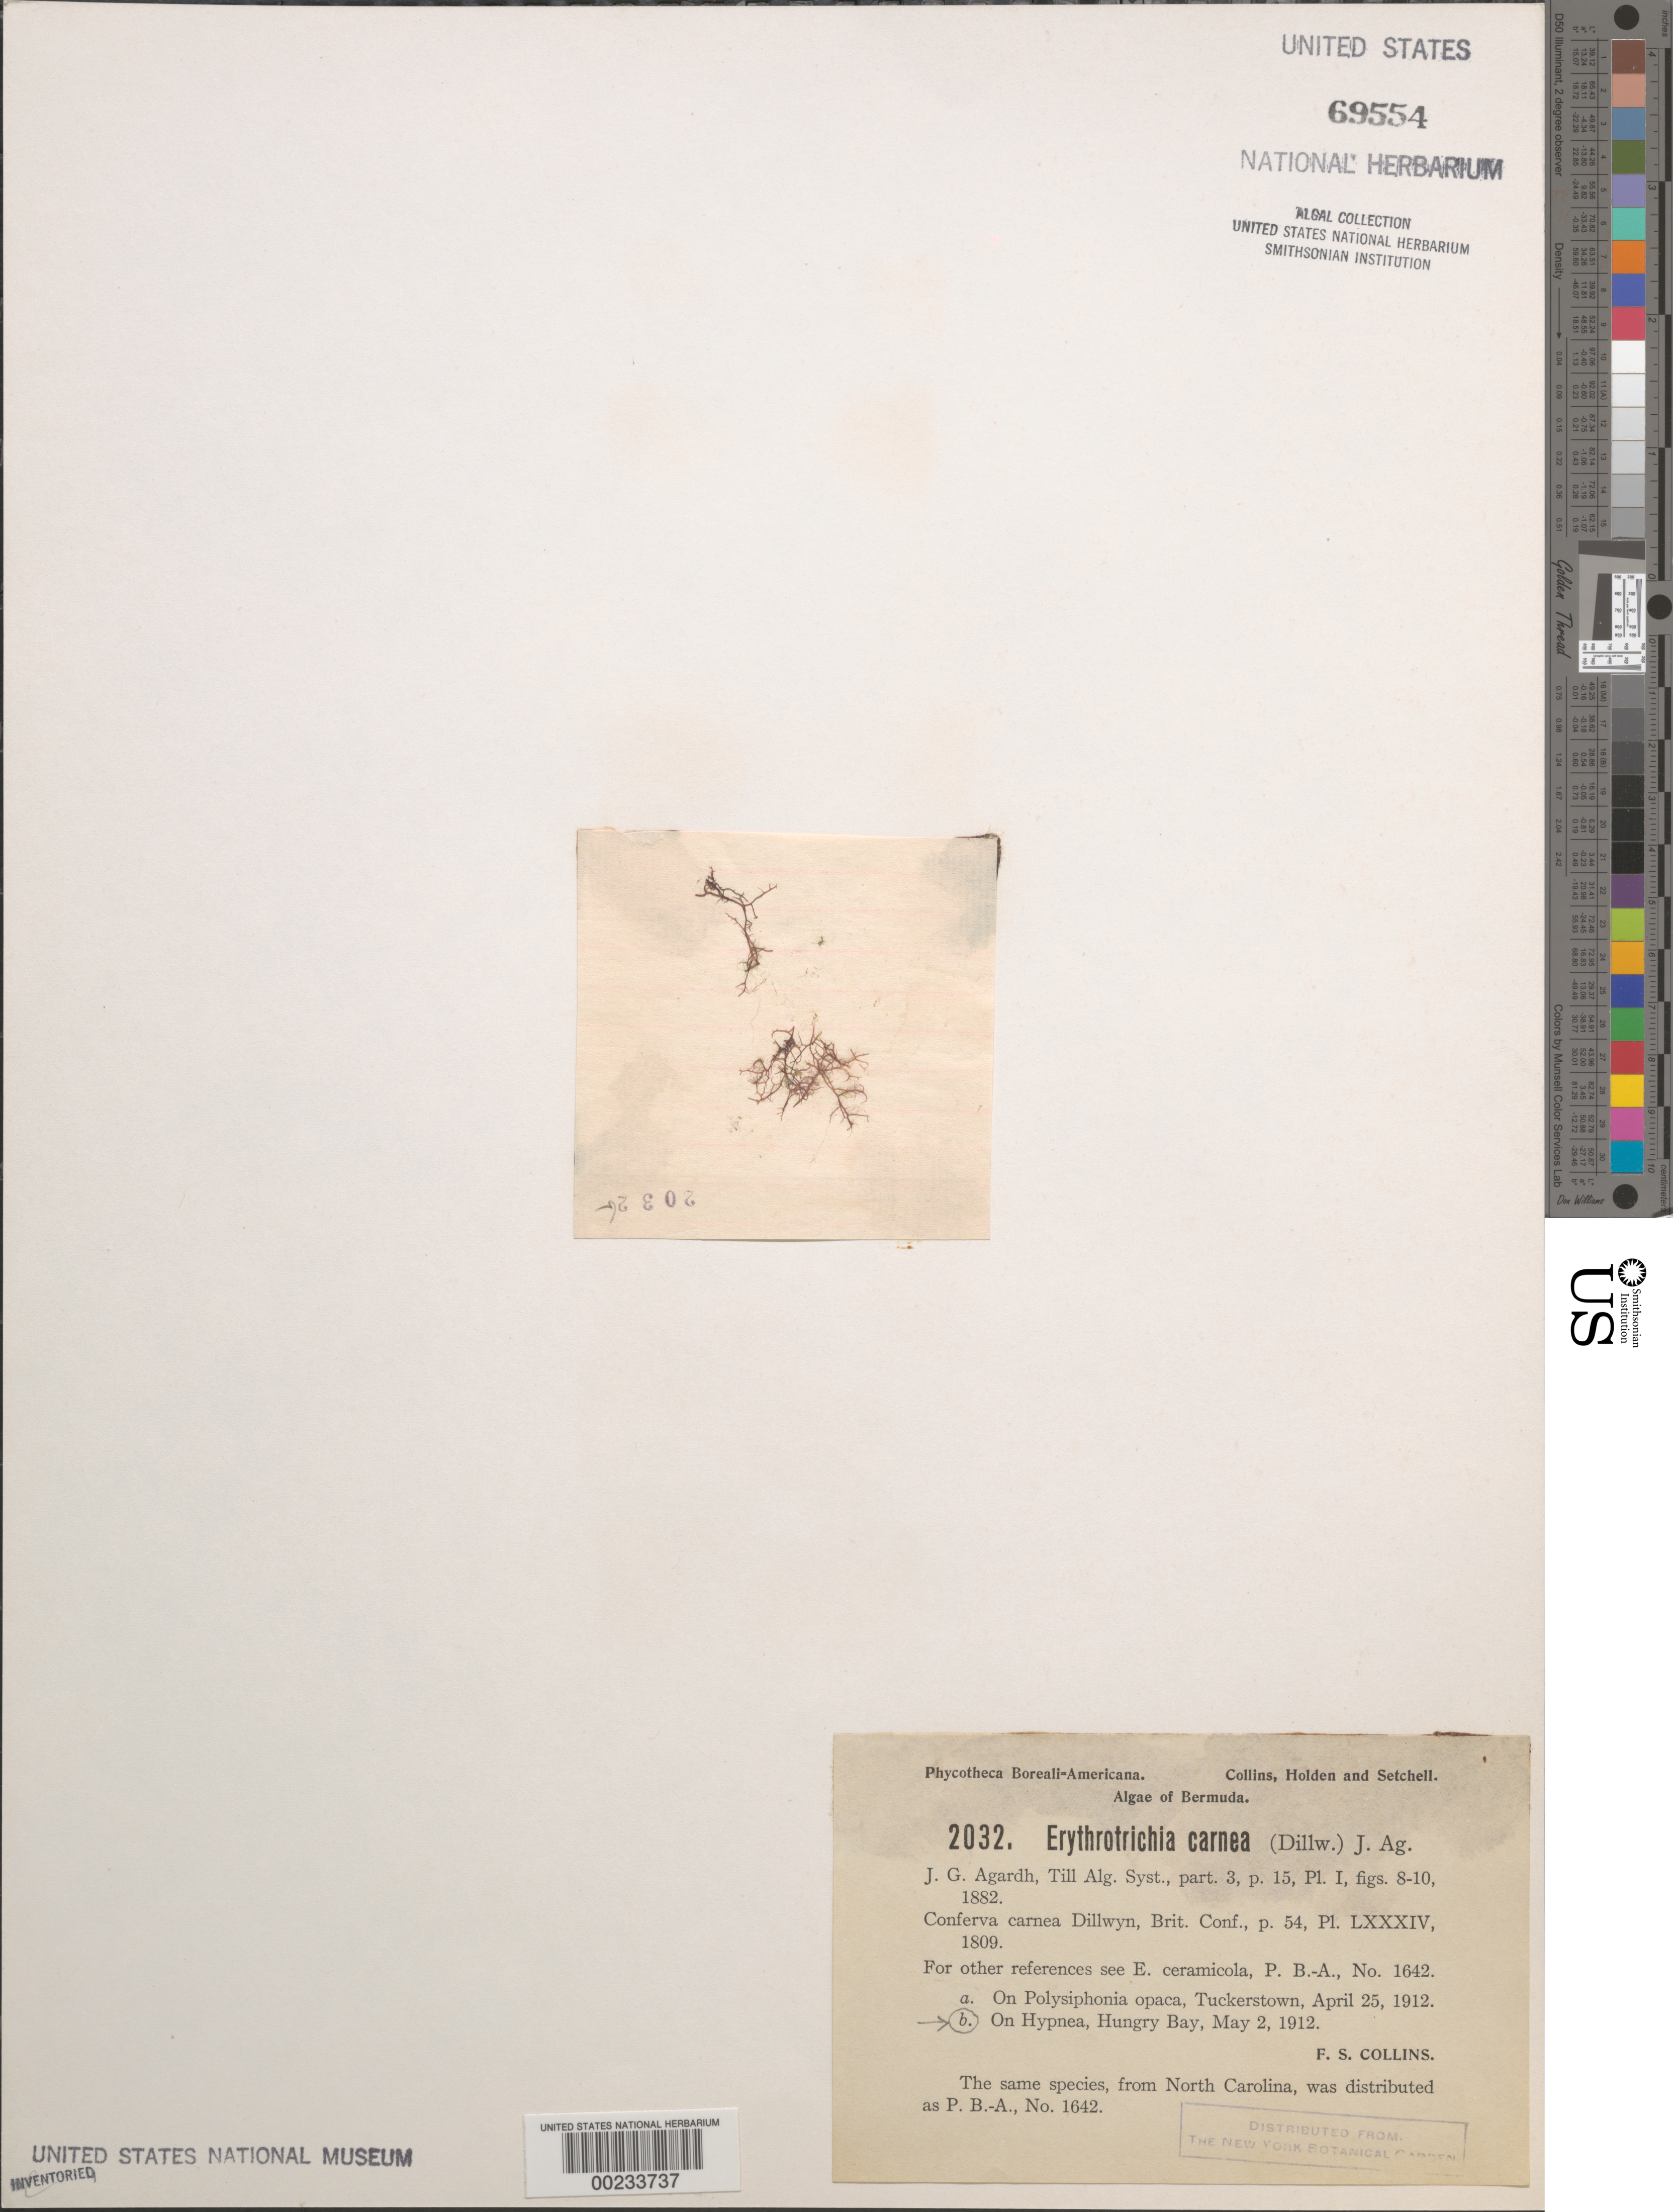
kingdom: Plantae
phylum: Rhodophyta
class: Compsopogonophyceae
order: Erythropeltidales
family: Erythrotrichiaceae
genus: Erythrotrichia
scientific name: Erythrotrichia carnea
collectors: F. Collins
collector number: PB-A 2032b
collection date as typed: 02 May 1912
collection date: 1912-05-02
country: Bermuda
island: Bermuda Island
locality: Hungry Bay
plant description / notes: Collins, Holden & Setchell, Phycotheca Boreali-Americana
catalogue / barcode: US 69554